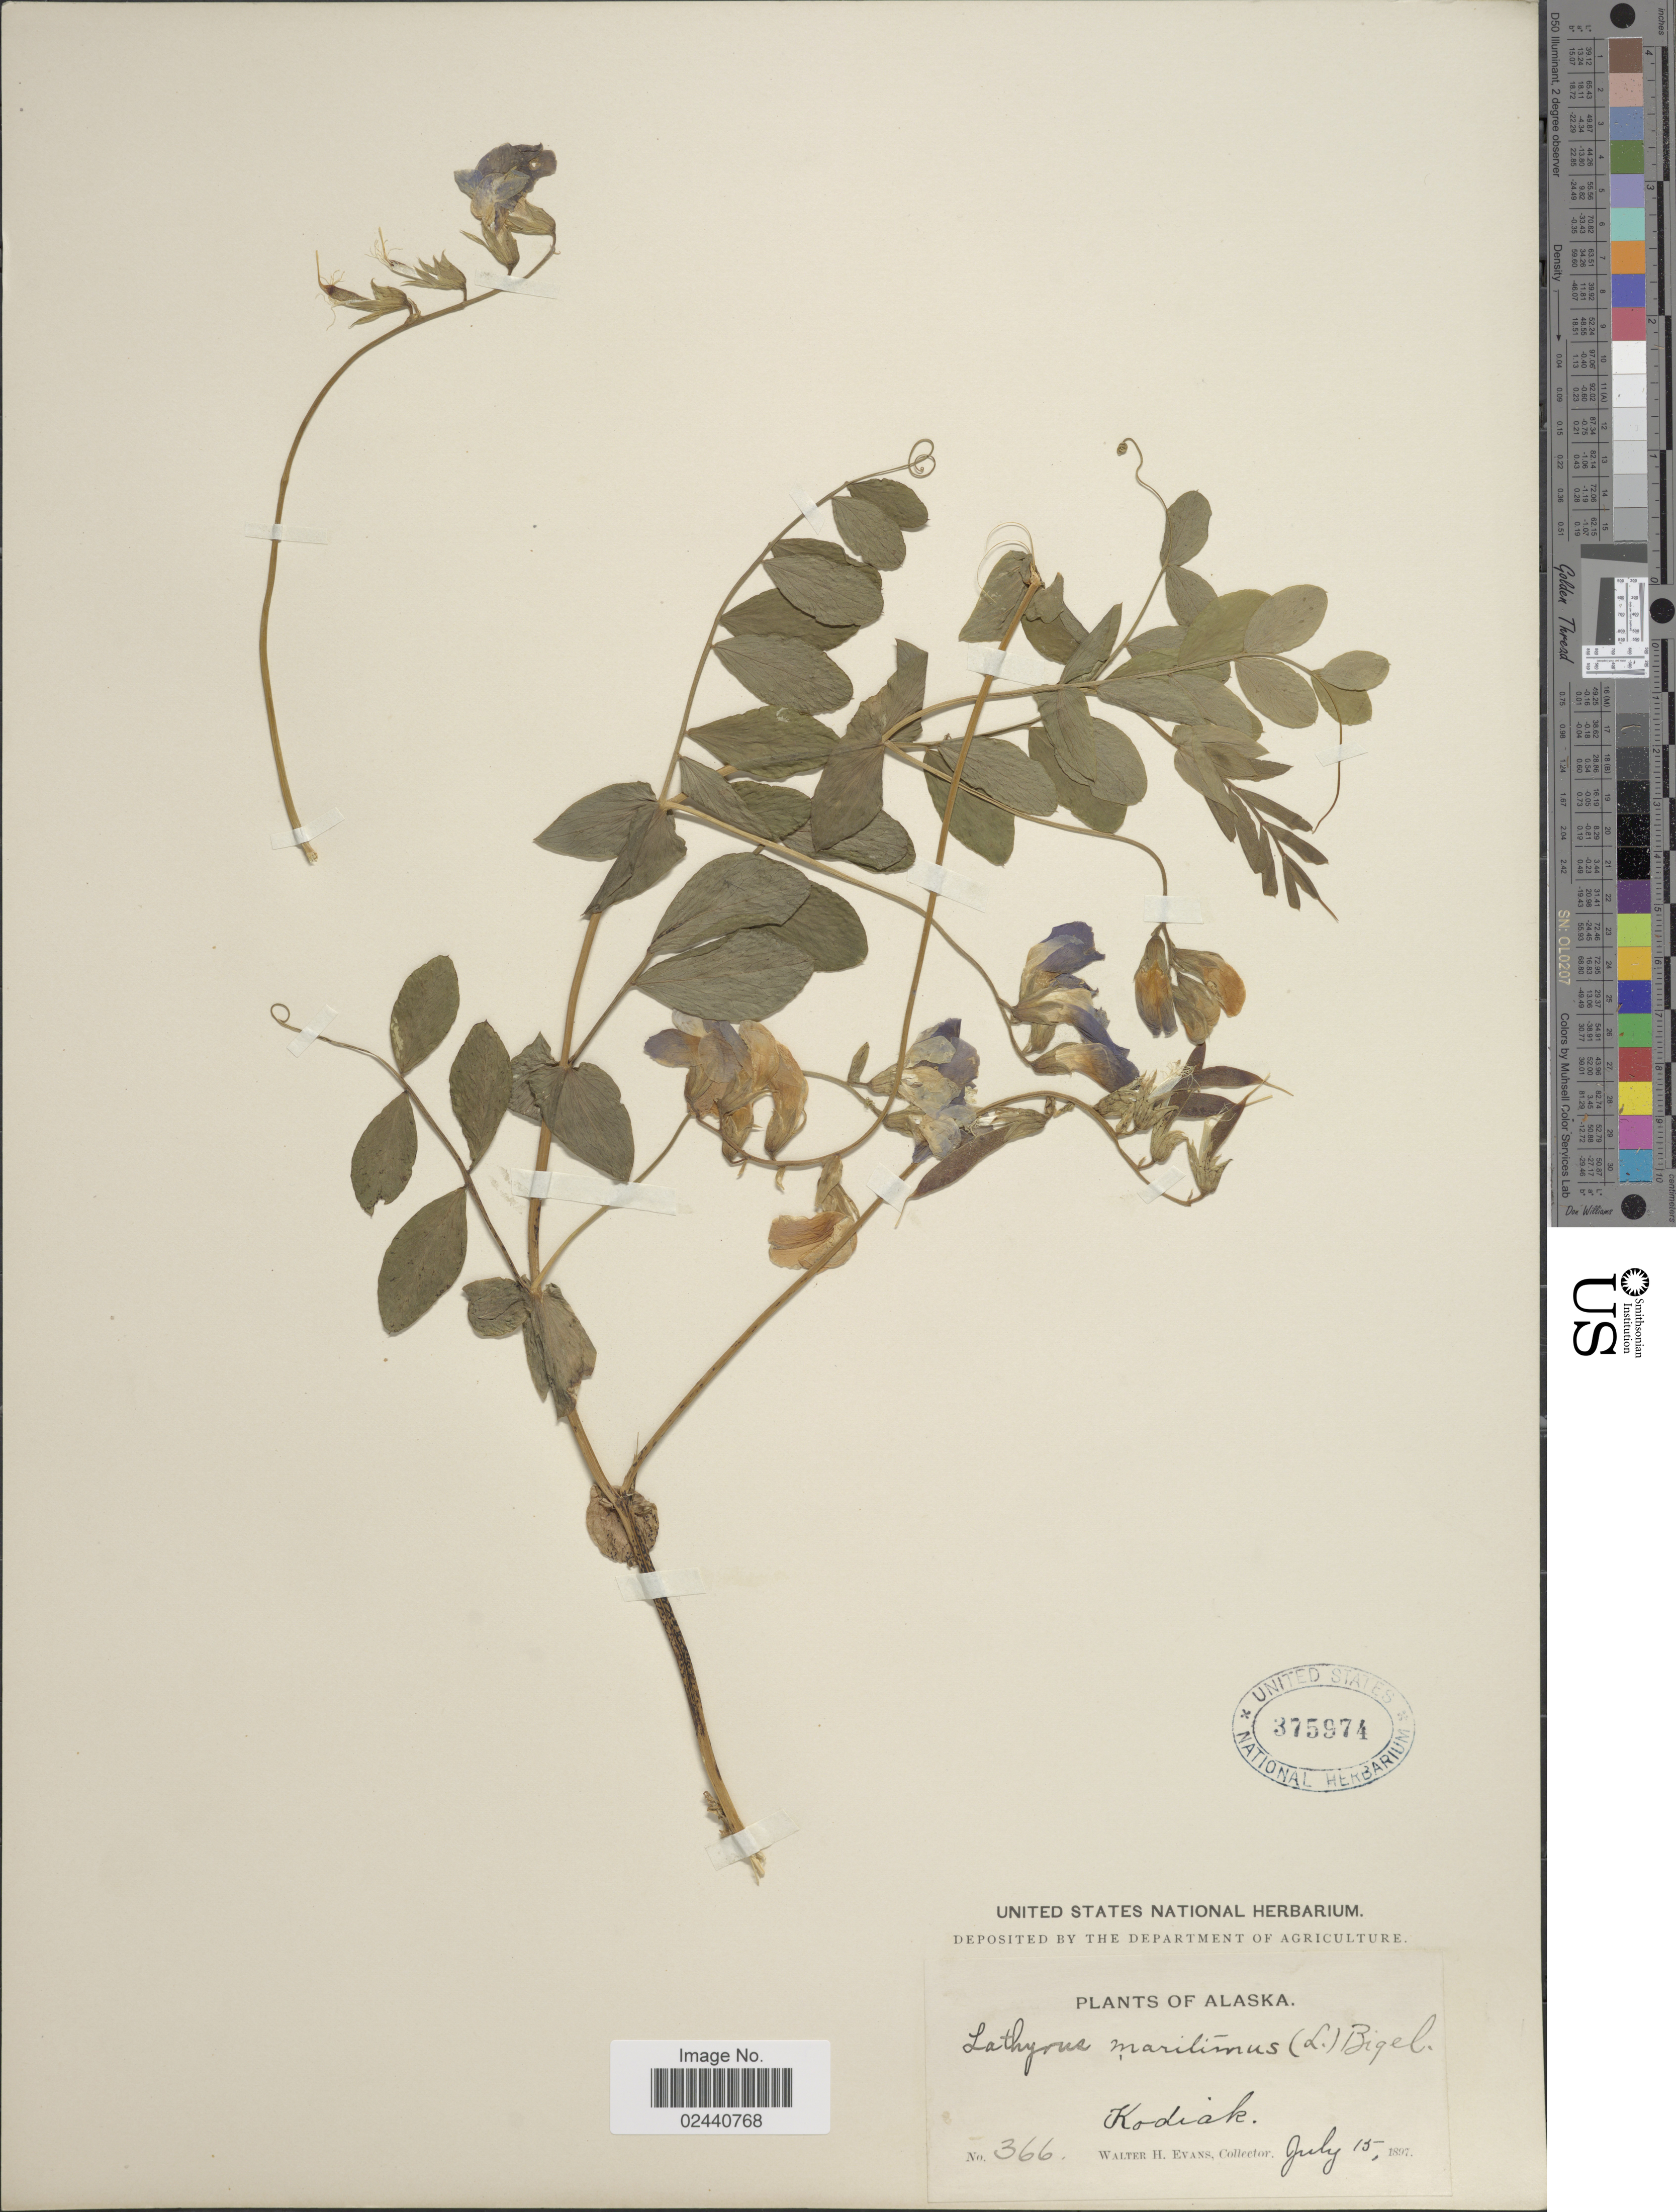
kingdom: Plantae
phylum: Tracheophyta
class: Magnoliopsida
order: Fabales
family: Fabaceae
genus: Lathyrus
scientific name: Lathyrus japonicus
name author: Willd.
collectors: W. H. Evans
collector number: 366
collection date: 1897-07-15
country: United States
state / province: Alaska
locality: Kodiak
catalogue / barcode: US 375974